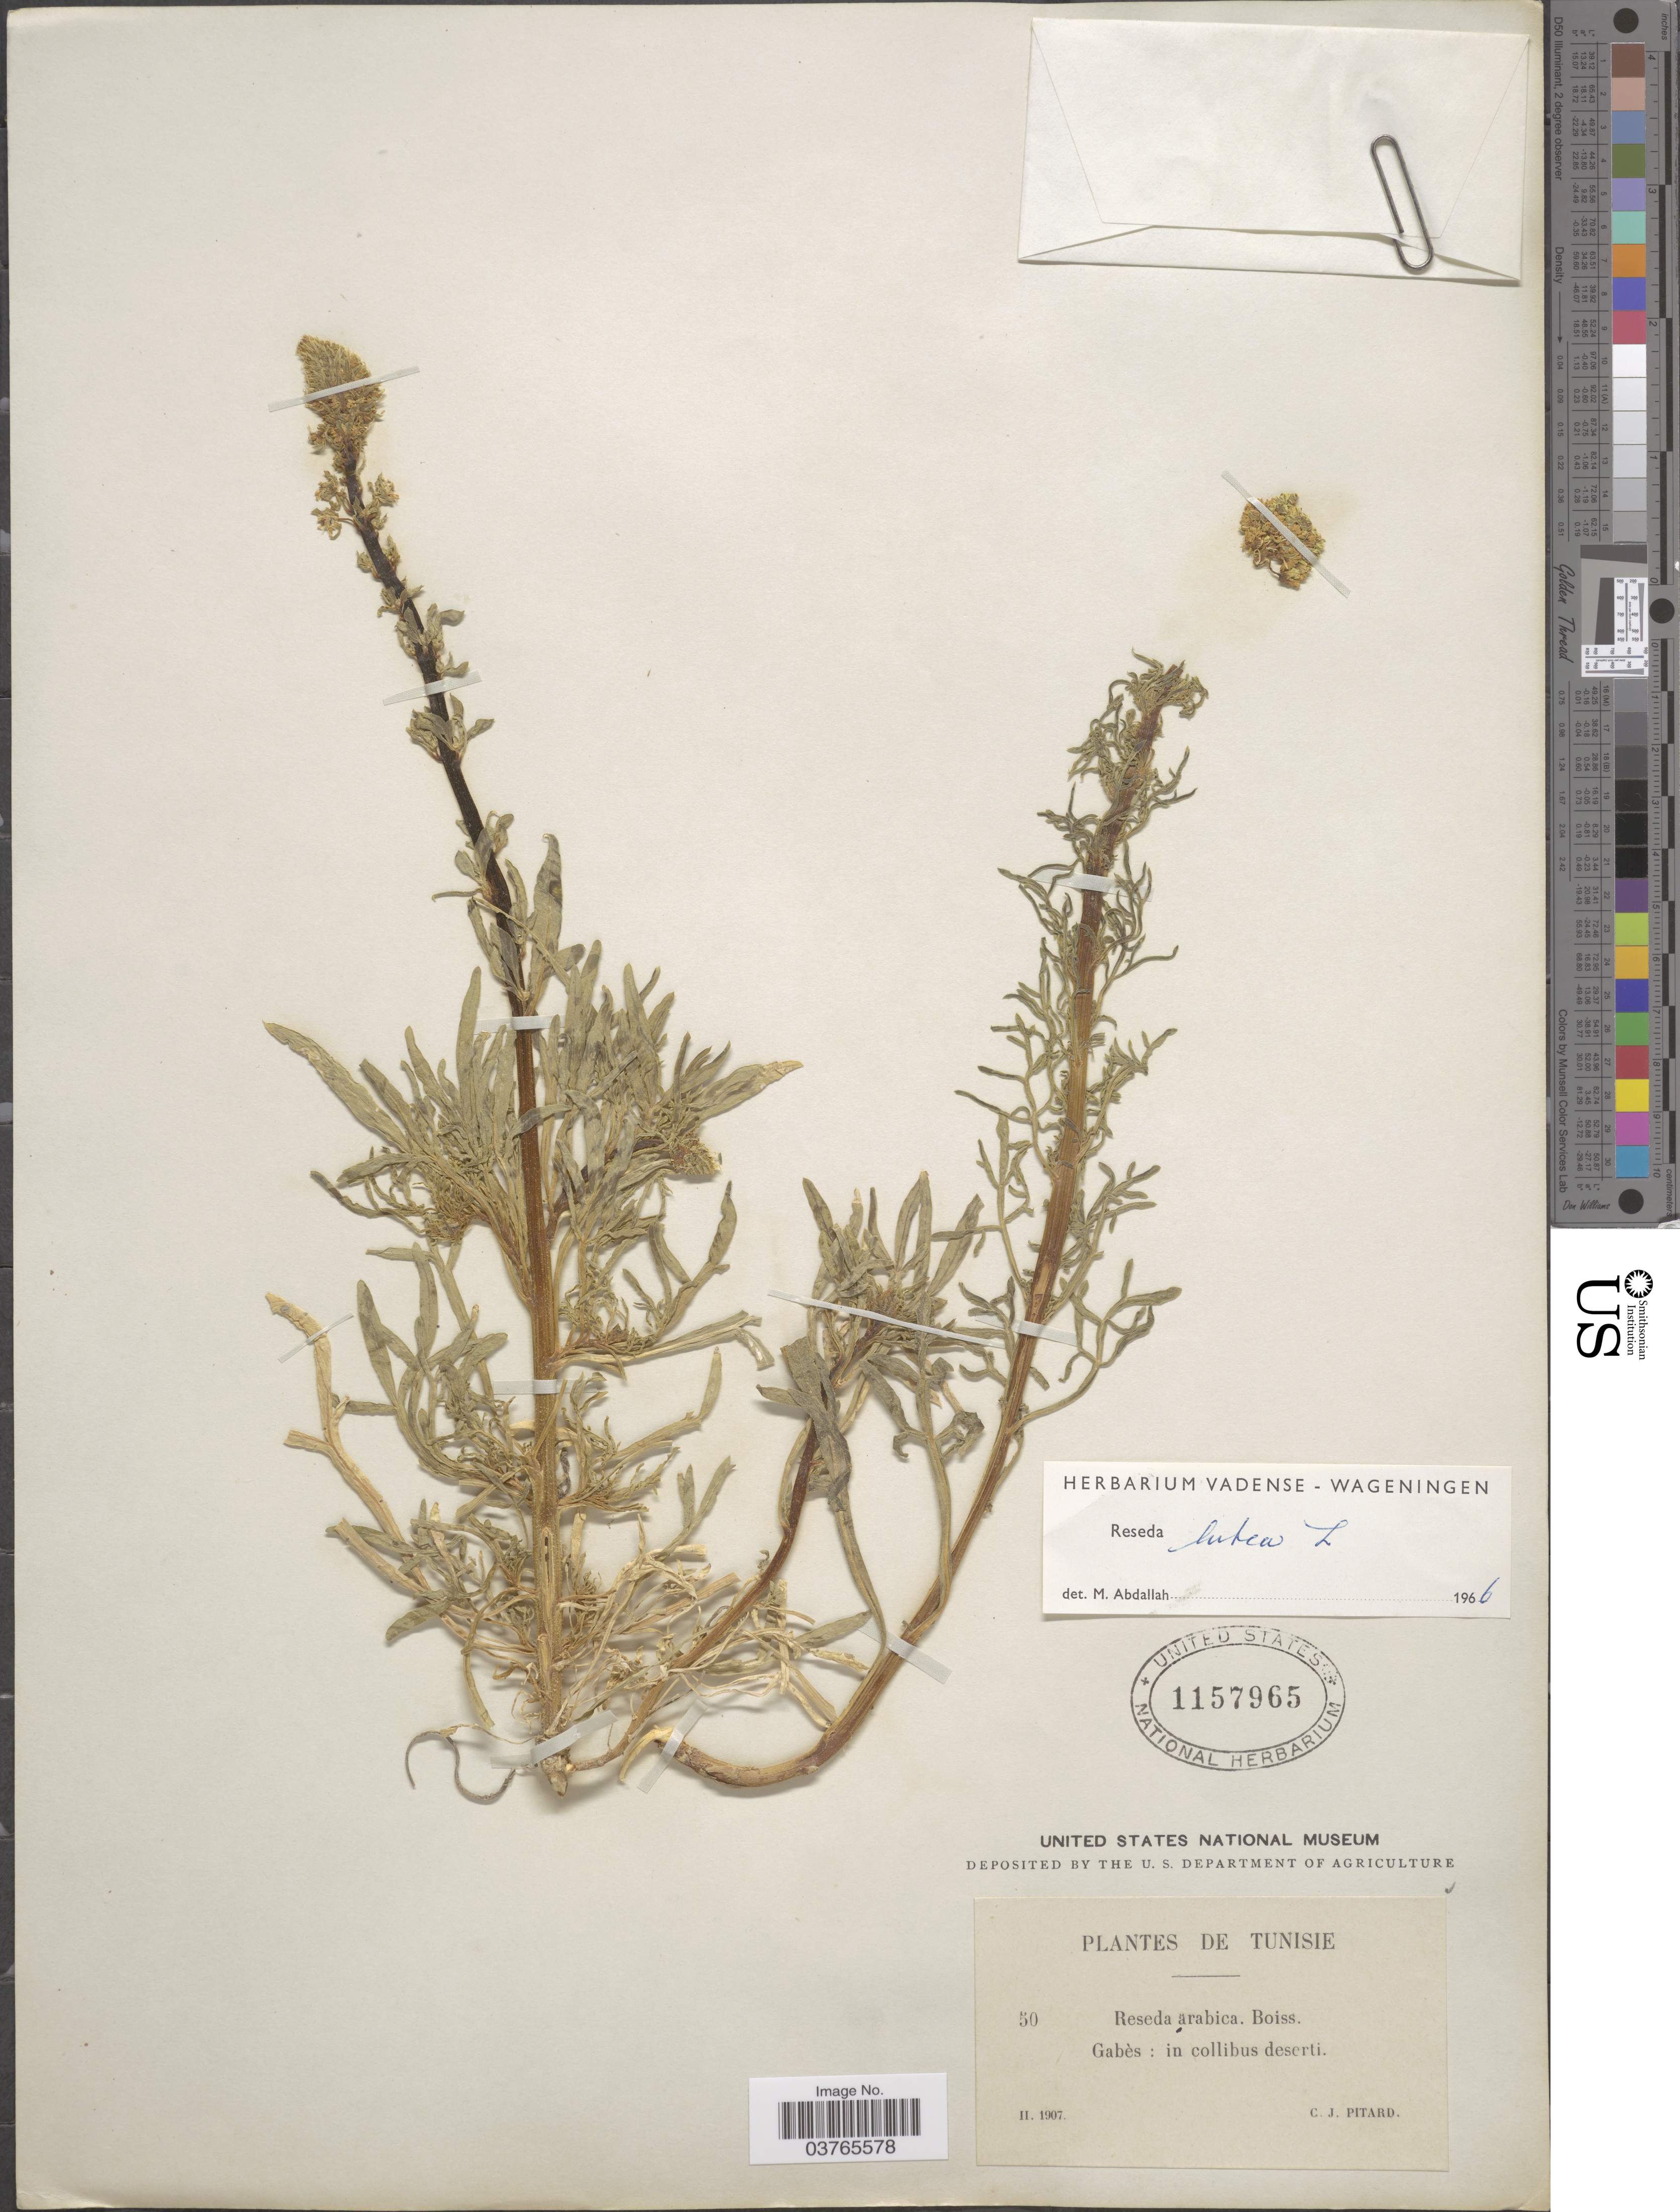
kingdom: Plantae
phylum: Tracheophyta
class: Magnoliopsida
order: Brassicales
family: Resedaceae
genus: Reseda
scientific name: Reseda lutea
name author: L.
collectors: C. Pitard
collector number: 50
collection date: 1907-02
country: Tunisia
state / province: Gabès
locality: In collibus deserti.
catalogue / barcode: US 1157965